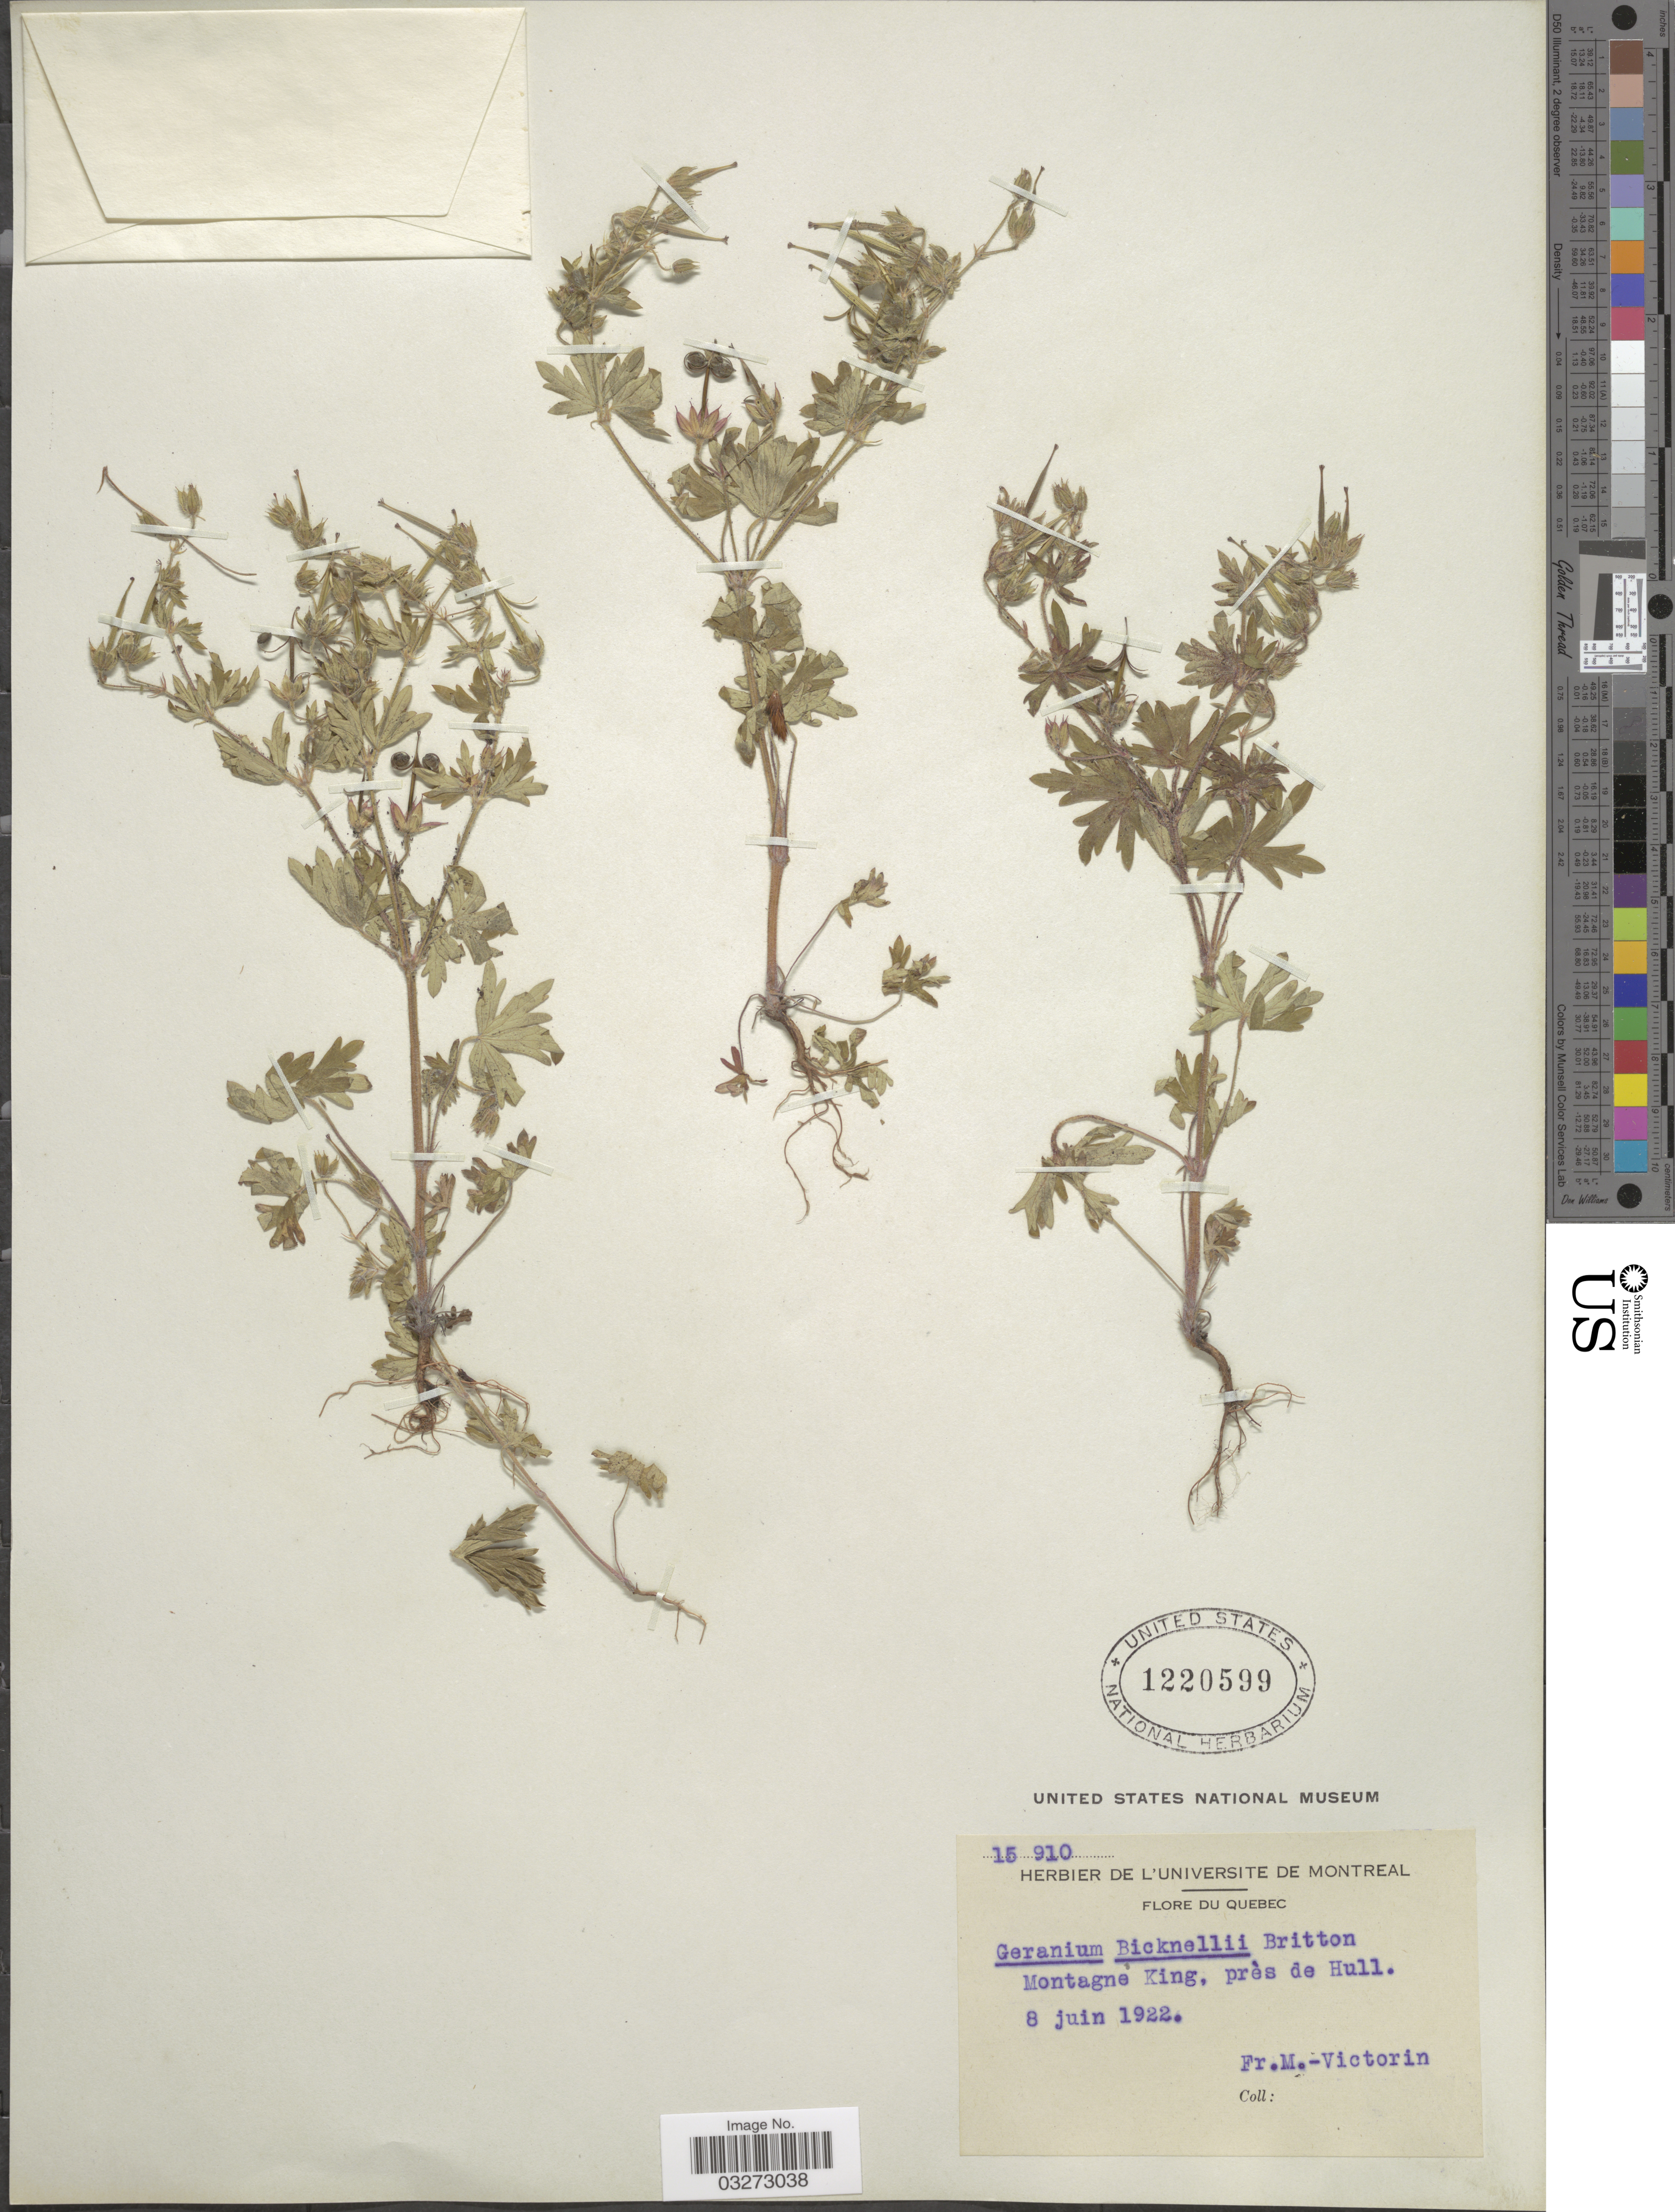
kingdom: Plantae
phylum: Tracheophyta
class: Magnoliopsida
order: Geraniales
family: Geraniaceae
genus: Geranium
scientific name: Geranium bicknellii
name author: Britton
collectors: F. Marie-Victorin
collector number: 15910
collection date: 1922-06-08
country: Canada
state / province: Quebec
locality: Montagne King, près de Hull.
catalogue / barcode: US 1220599